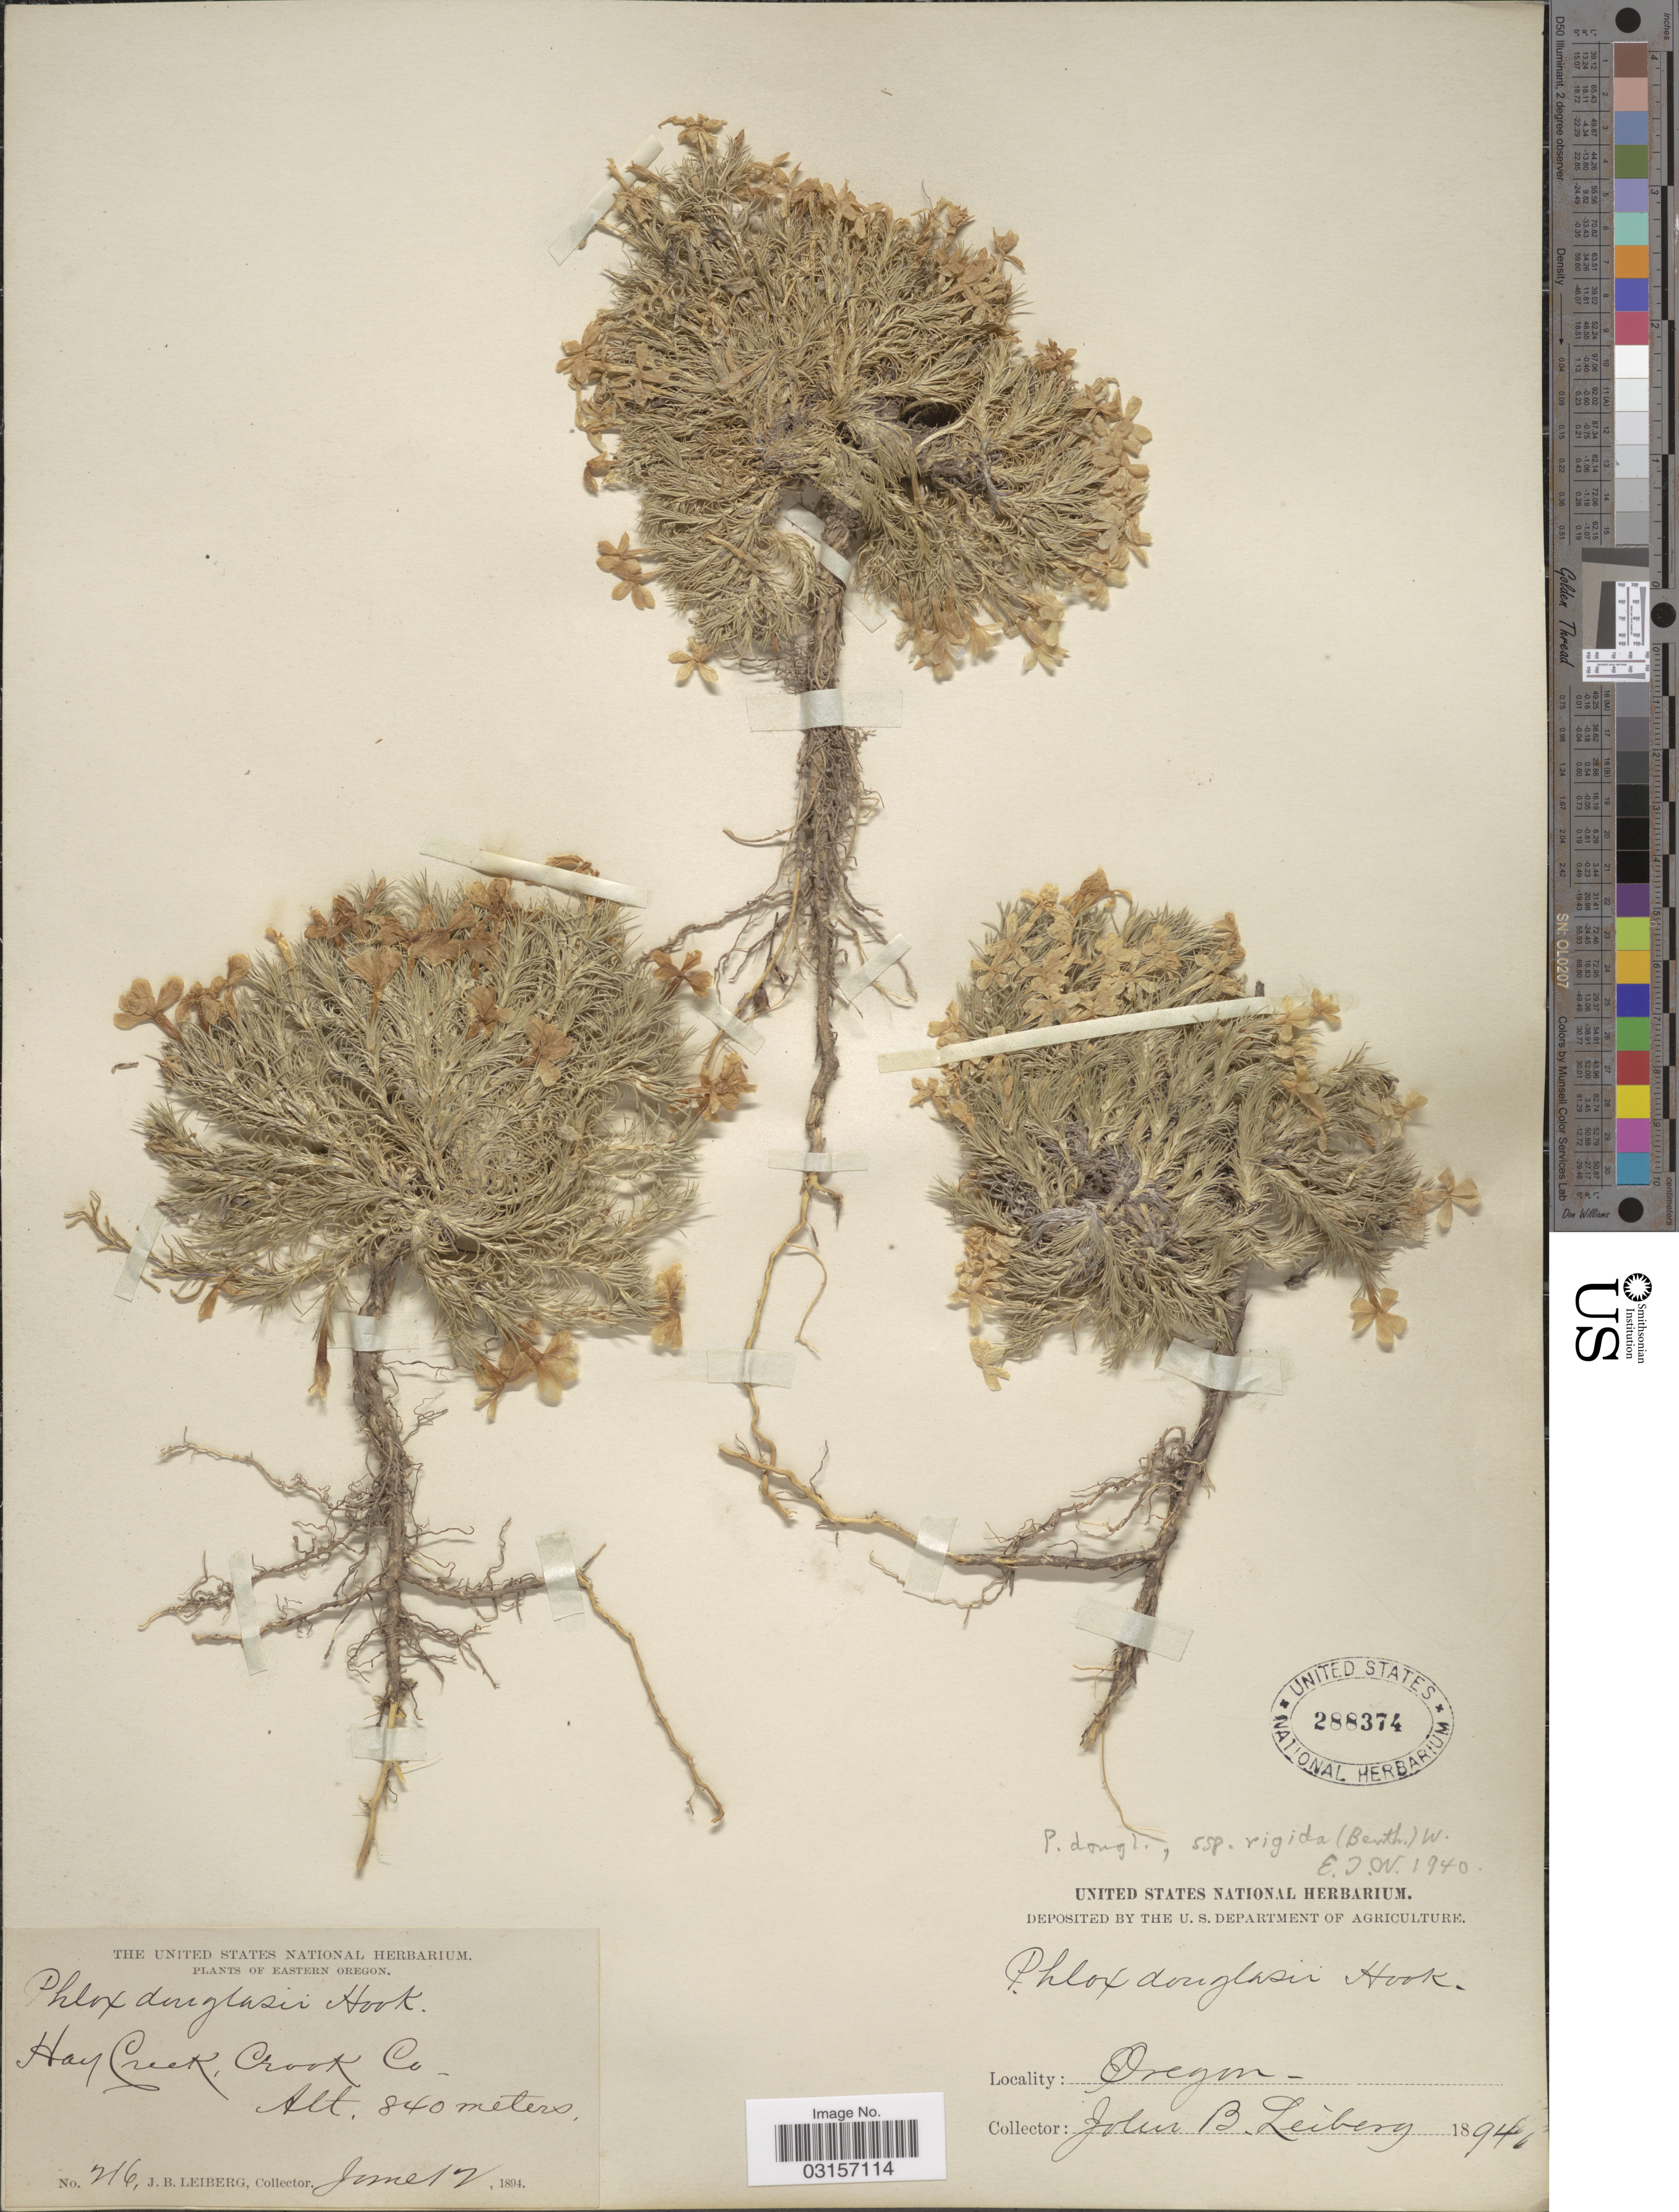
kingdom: Plantae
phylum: Tracheophyta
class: Magnoliopsida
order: Ericales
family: Polemoniaceae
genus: Phlox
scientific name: Phlox caespitosa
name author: Nutt.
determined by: Mayfield, M. H.; Ferguson, C. J.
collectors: J. B. Leiberg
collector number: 216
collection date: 1894-06-12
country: United States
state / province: Oregon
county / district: Crook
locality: Eastern Oregon, Hay Creek, Crook Co.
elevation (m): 840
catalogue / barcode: US 288374